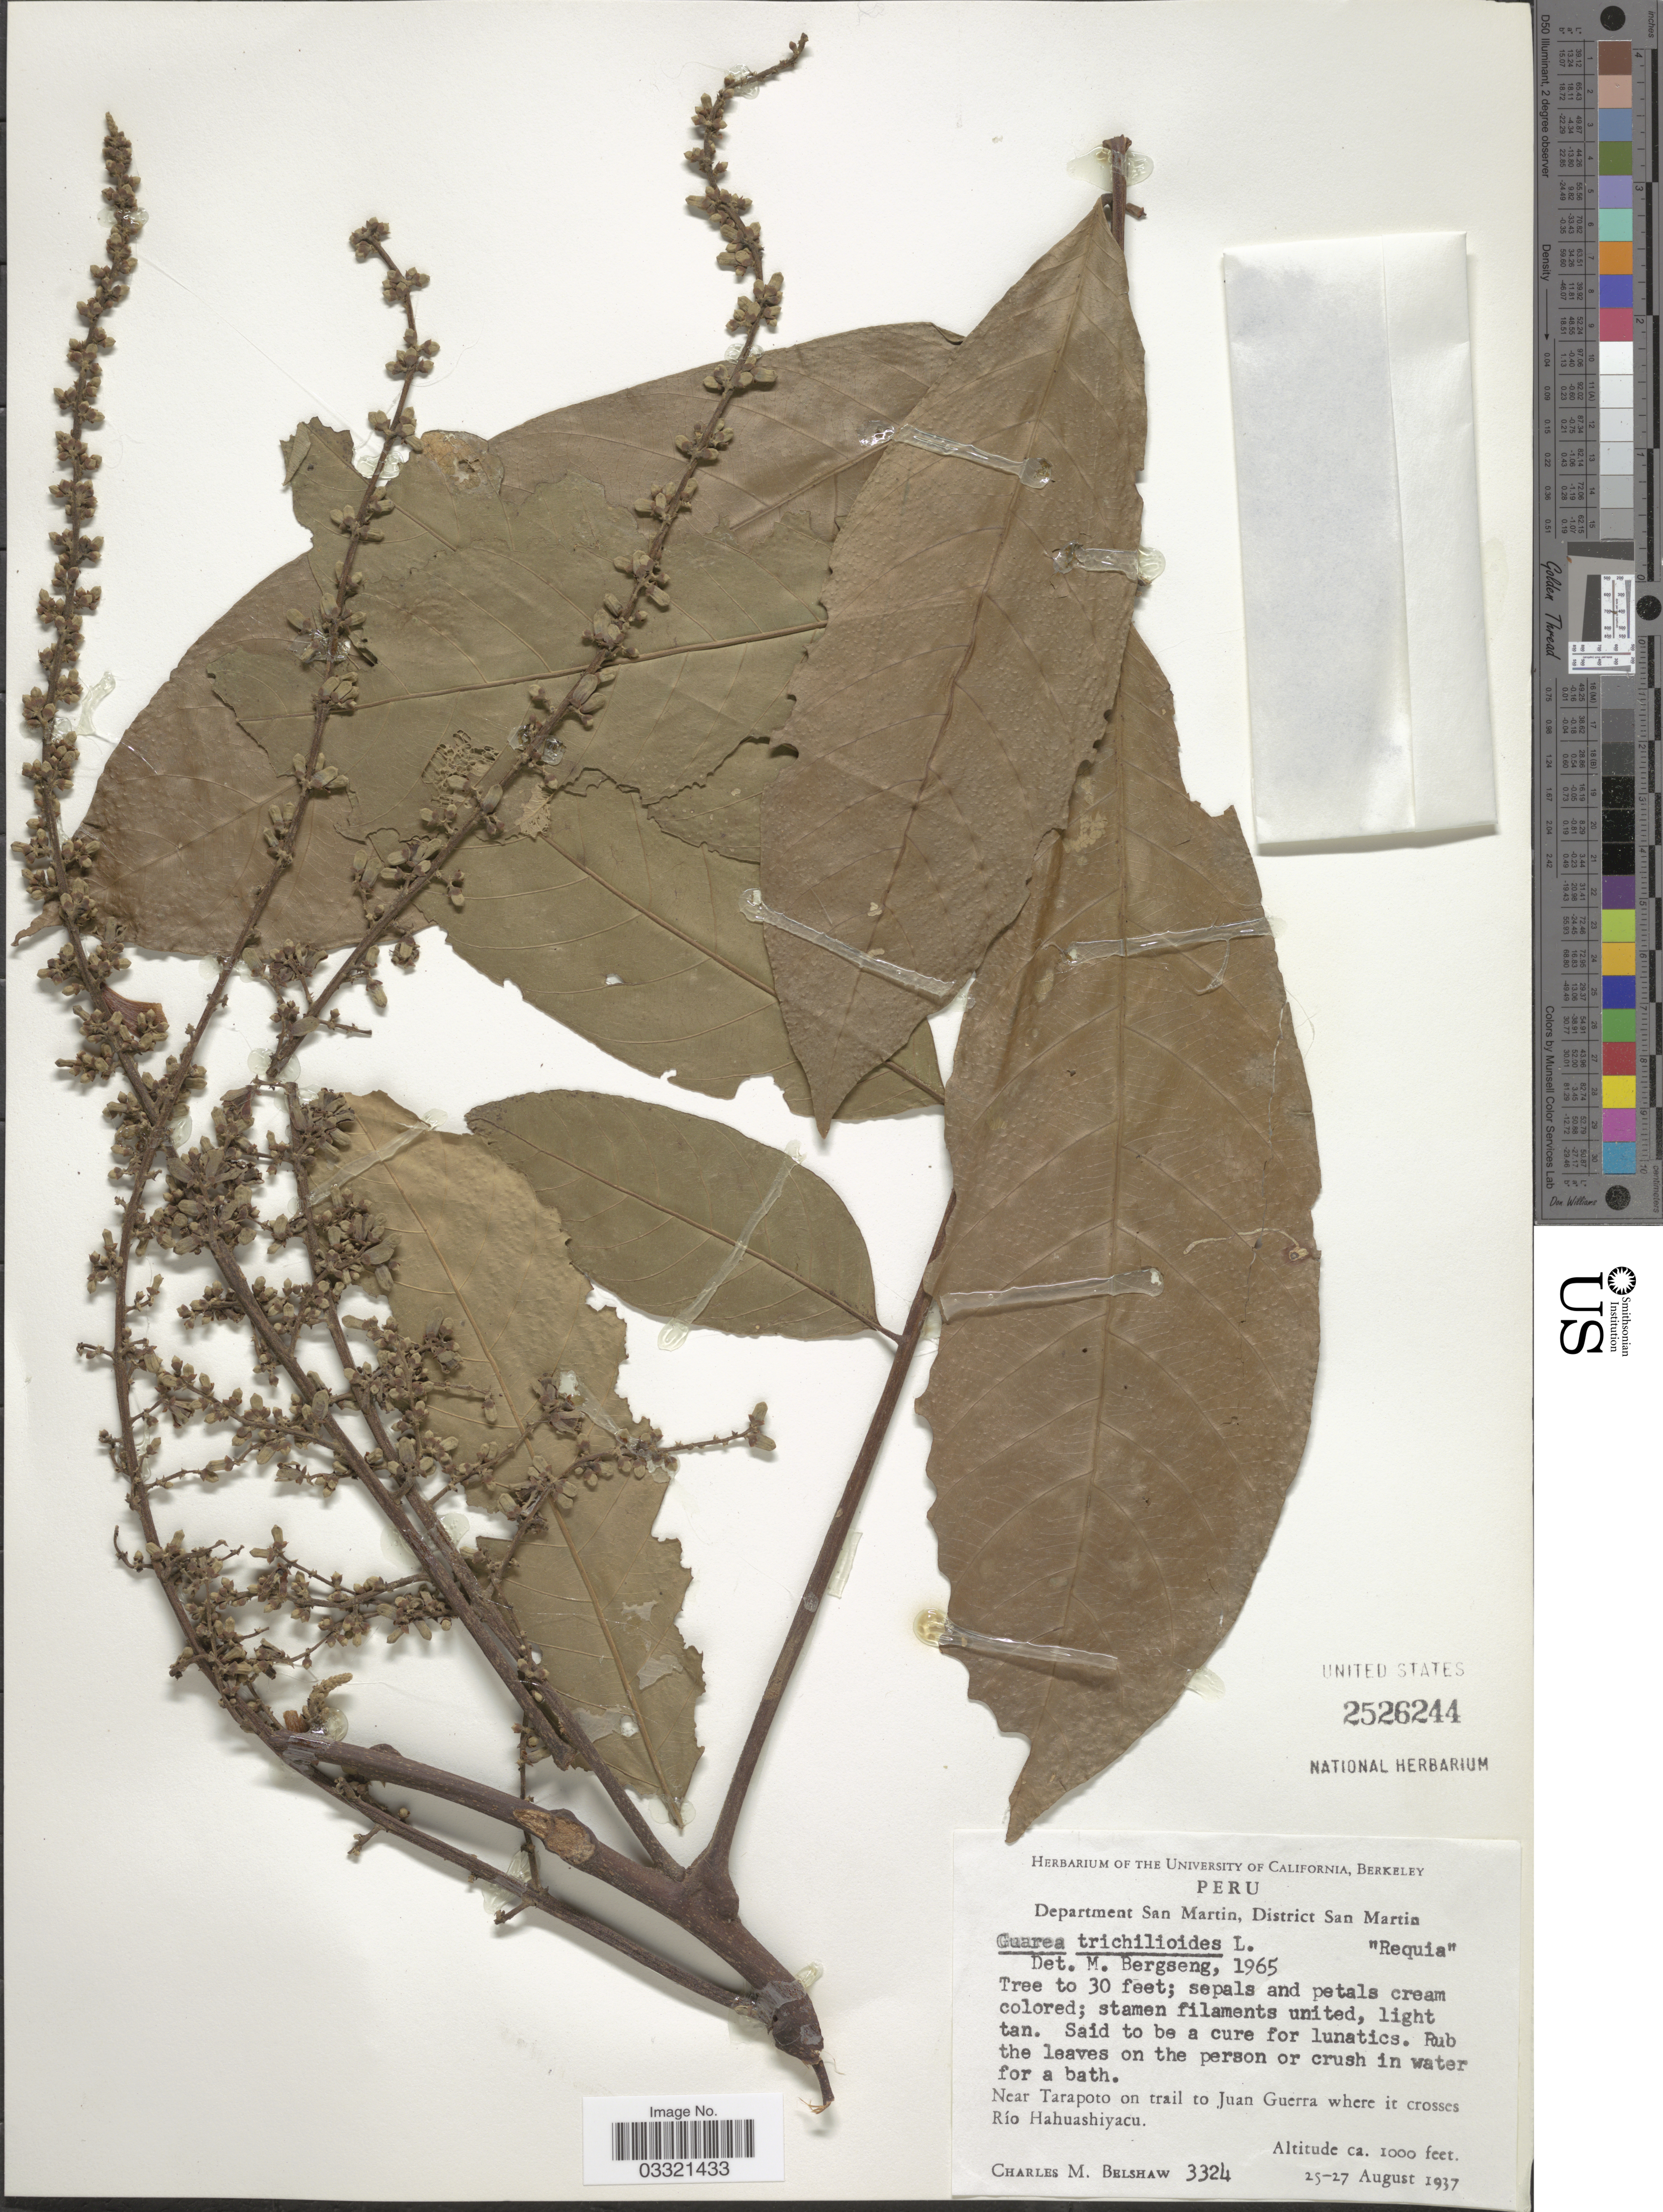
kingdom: Plantae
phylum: Tracheophyta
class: Magnoliopsida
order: Sapindales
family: Meliaceae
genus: Guarea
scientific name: Guarea guidonia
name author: (L.) Sleumer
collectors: C. Shaw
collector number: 3324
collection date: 1937-08-25/1937-08-27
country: Peru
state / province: San Martín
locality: District San Martin. Near Tarapoto on trail to Juan Guerra where it crosses Río Hahuashiyacu.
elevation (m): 305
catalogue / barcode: US 2526244